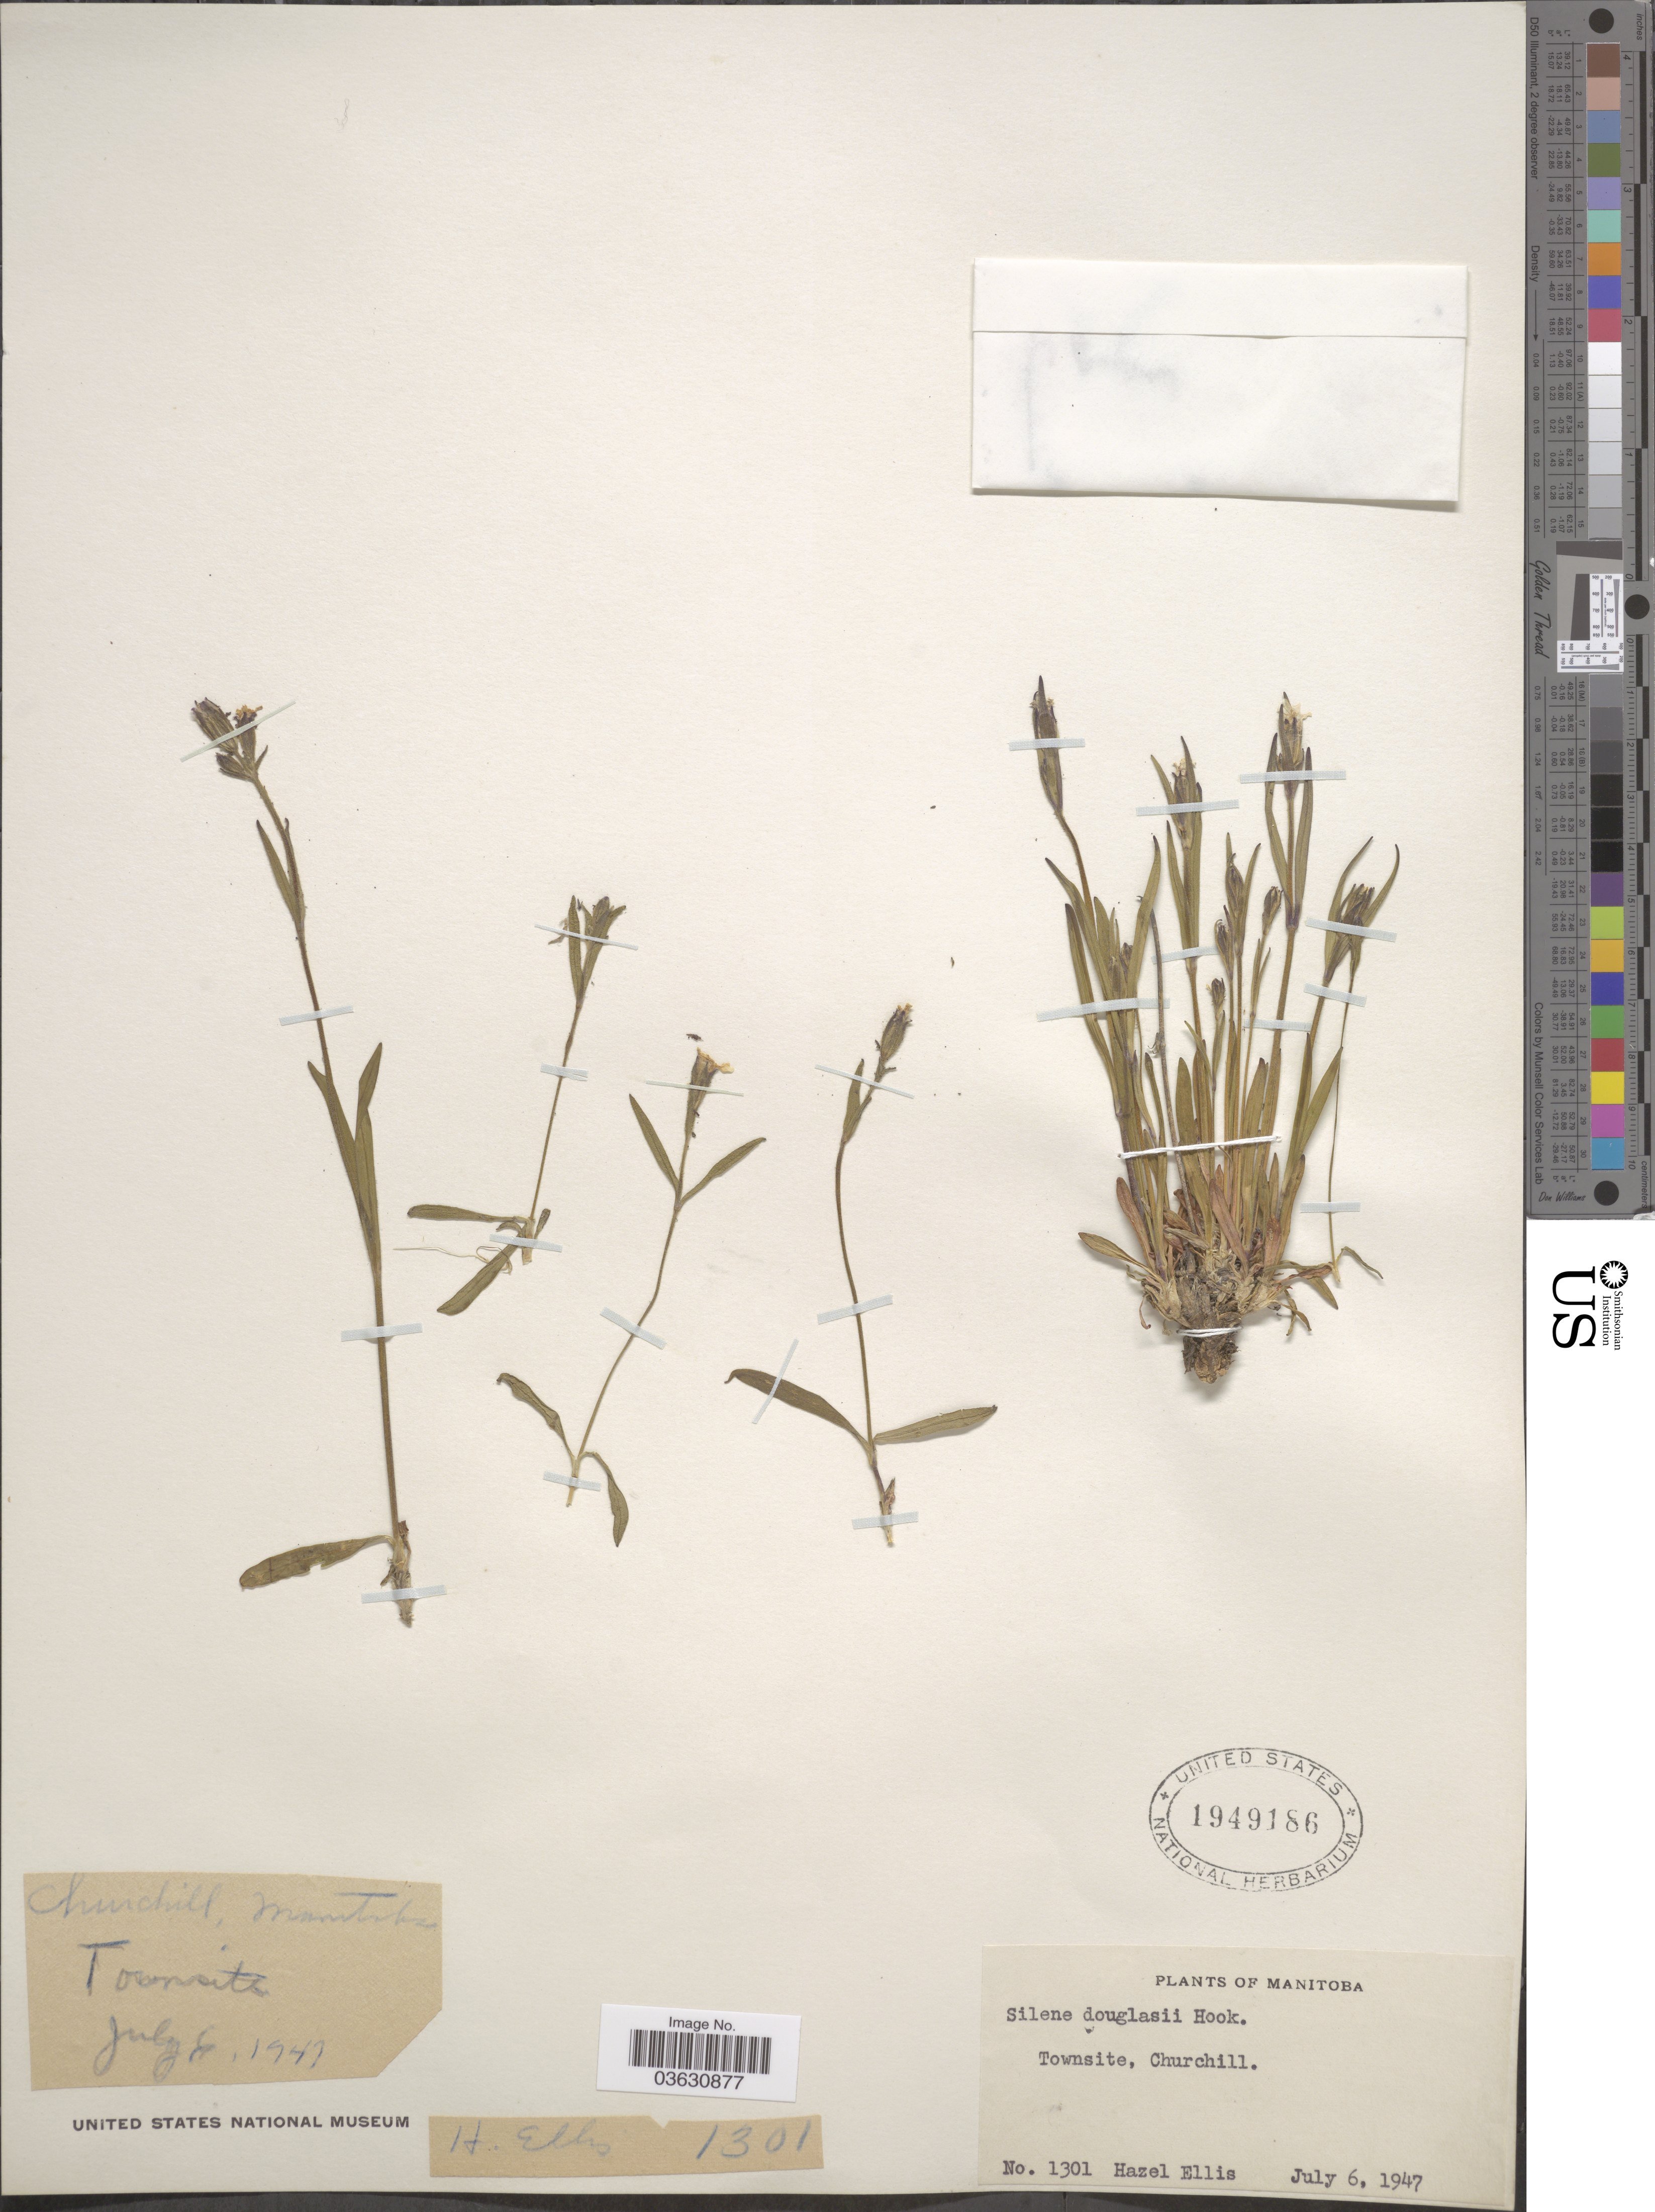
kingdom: Plantae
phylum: Tracheophyta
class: Magnoliopsida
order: Caryophyllales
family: Caryophyllaceae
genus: Silene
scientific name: Silene douglasii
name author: Hook.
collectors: H. Ellis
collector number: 1301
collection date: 1947-07-06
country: Canada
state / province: Manitoba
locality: Townsite, Churchill.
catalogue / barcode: US 1949186